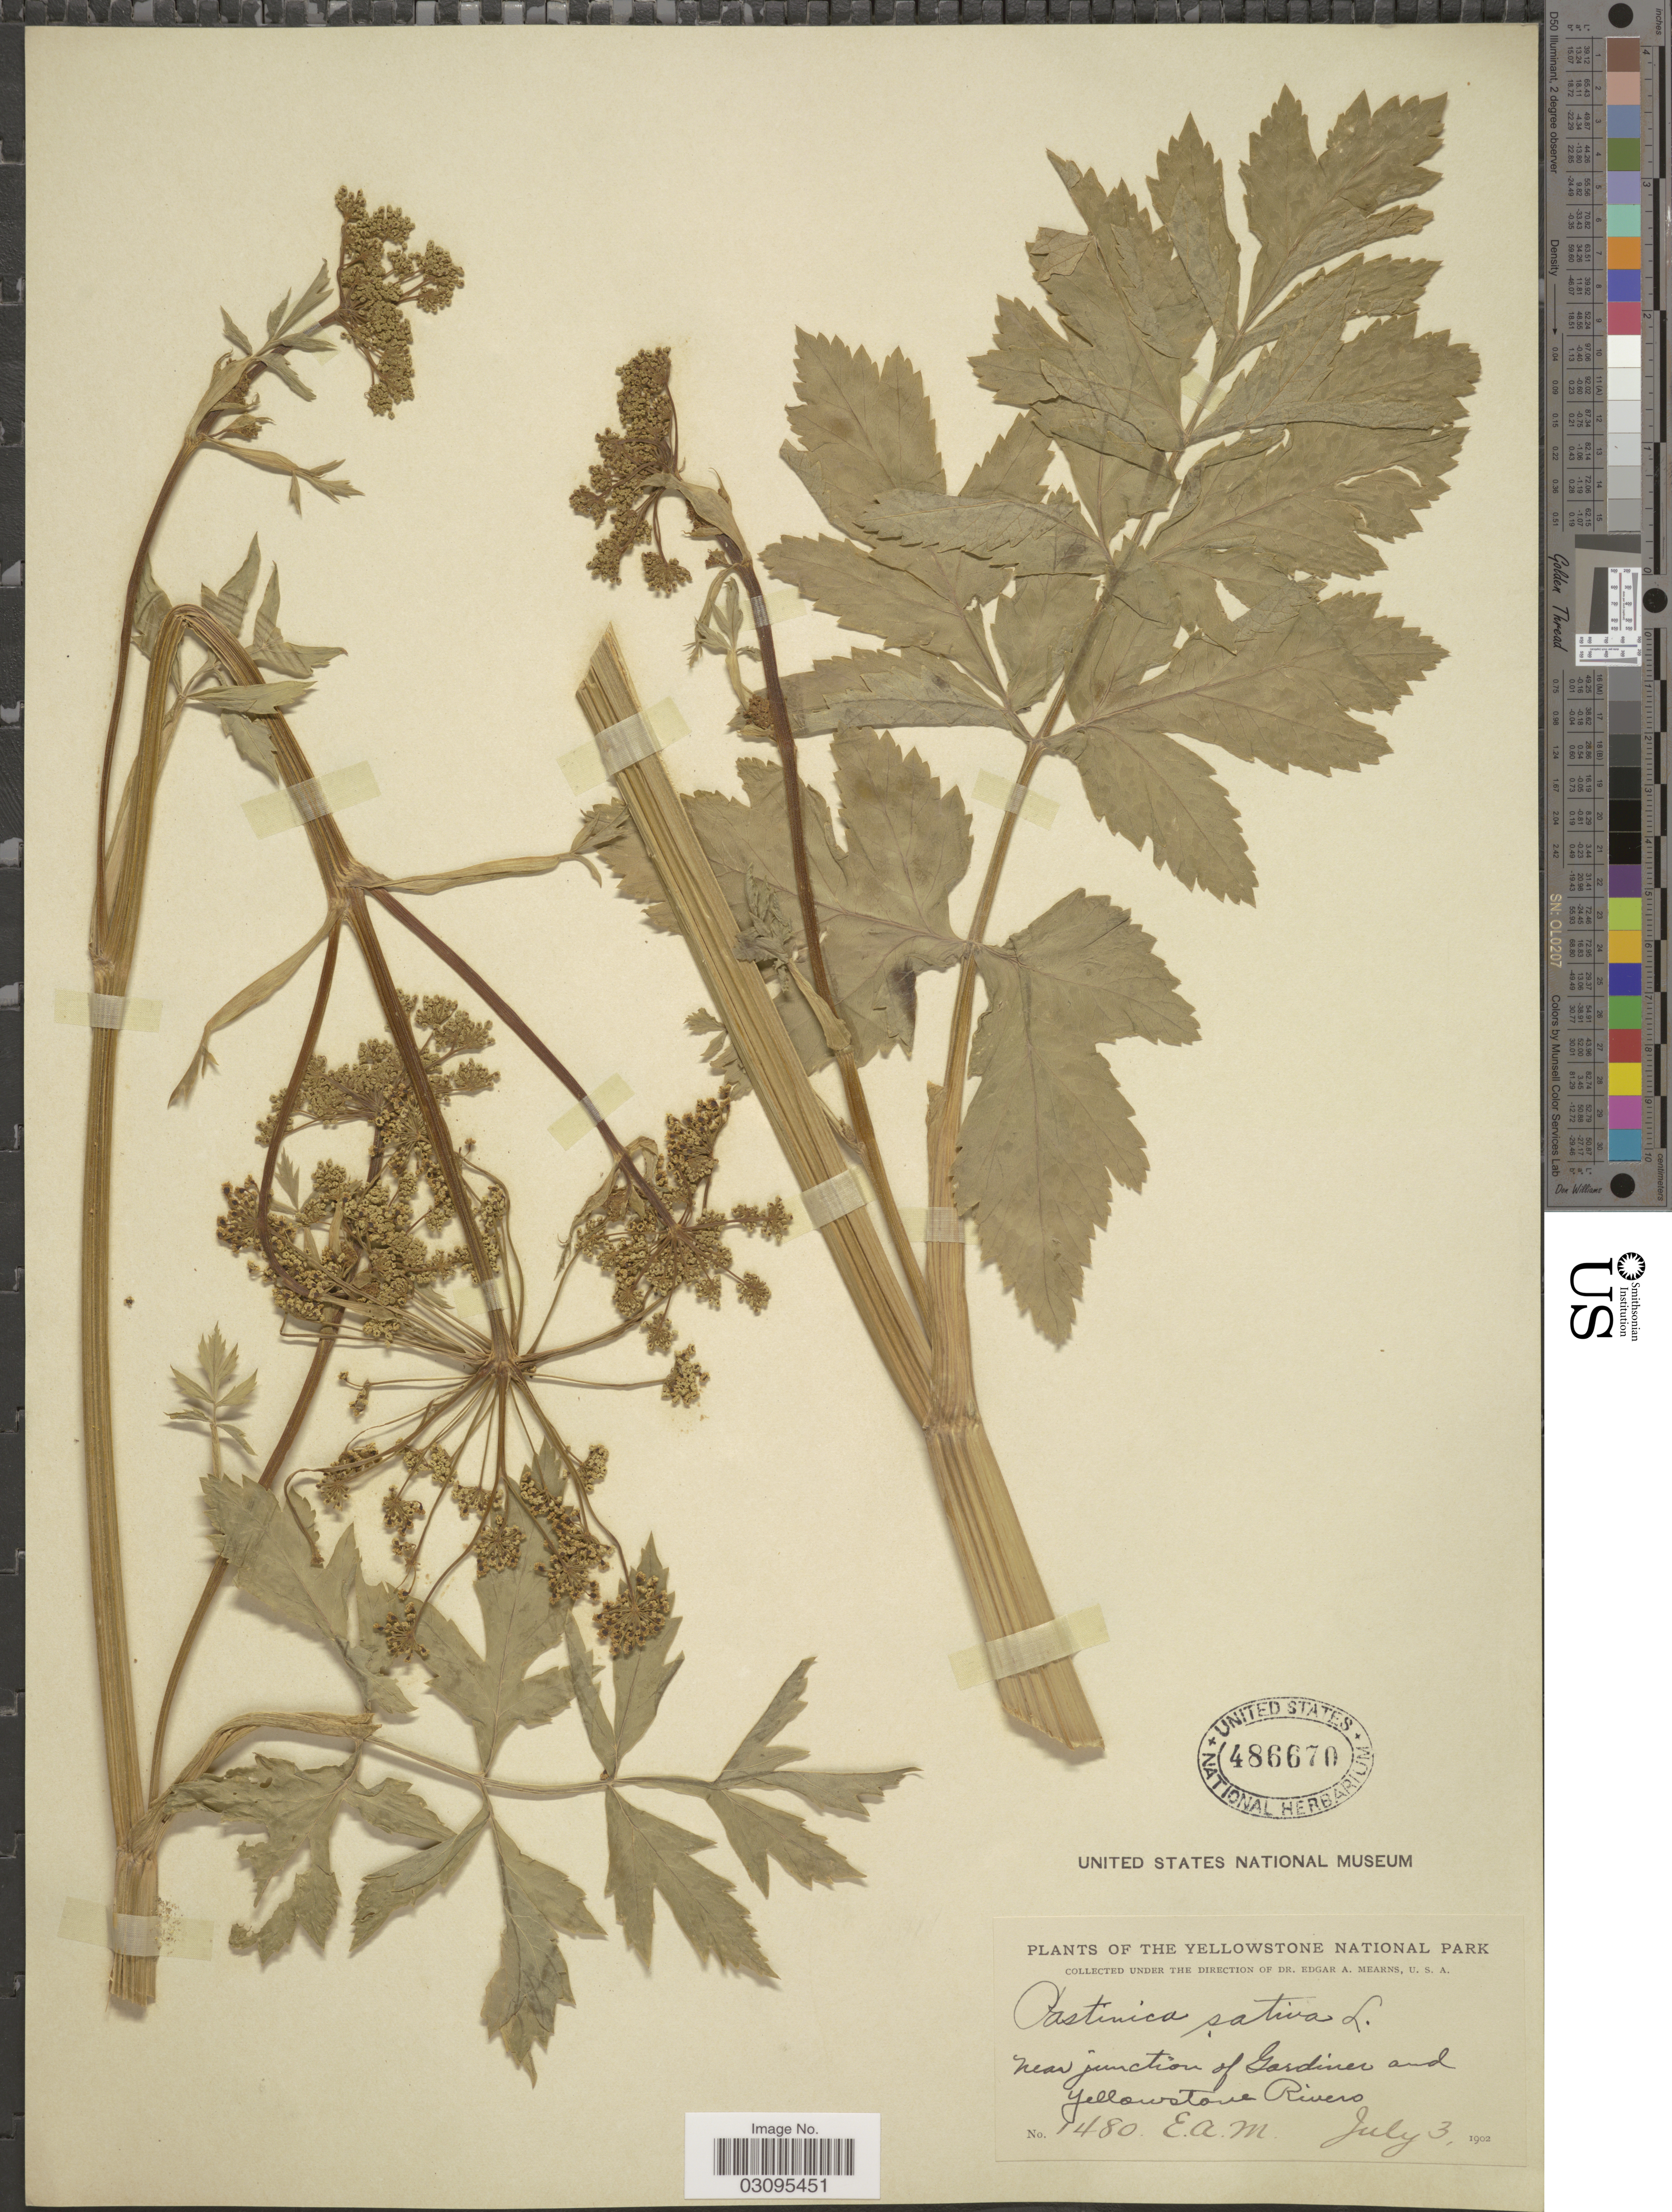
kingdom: Plantae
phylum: Tracheophyta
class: Magnoliopsida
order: Apiales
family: Apiaceae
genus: Pastinaca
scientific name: Pastinaca sativa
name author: L.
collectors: E. A. Mearns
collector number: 1480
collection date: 1902-07-03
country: United States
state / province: Wyoming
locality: The Yellowstone National Park, near junction of Gardiner and Yellowstone Rivers.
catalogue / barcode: US 486670